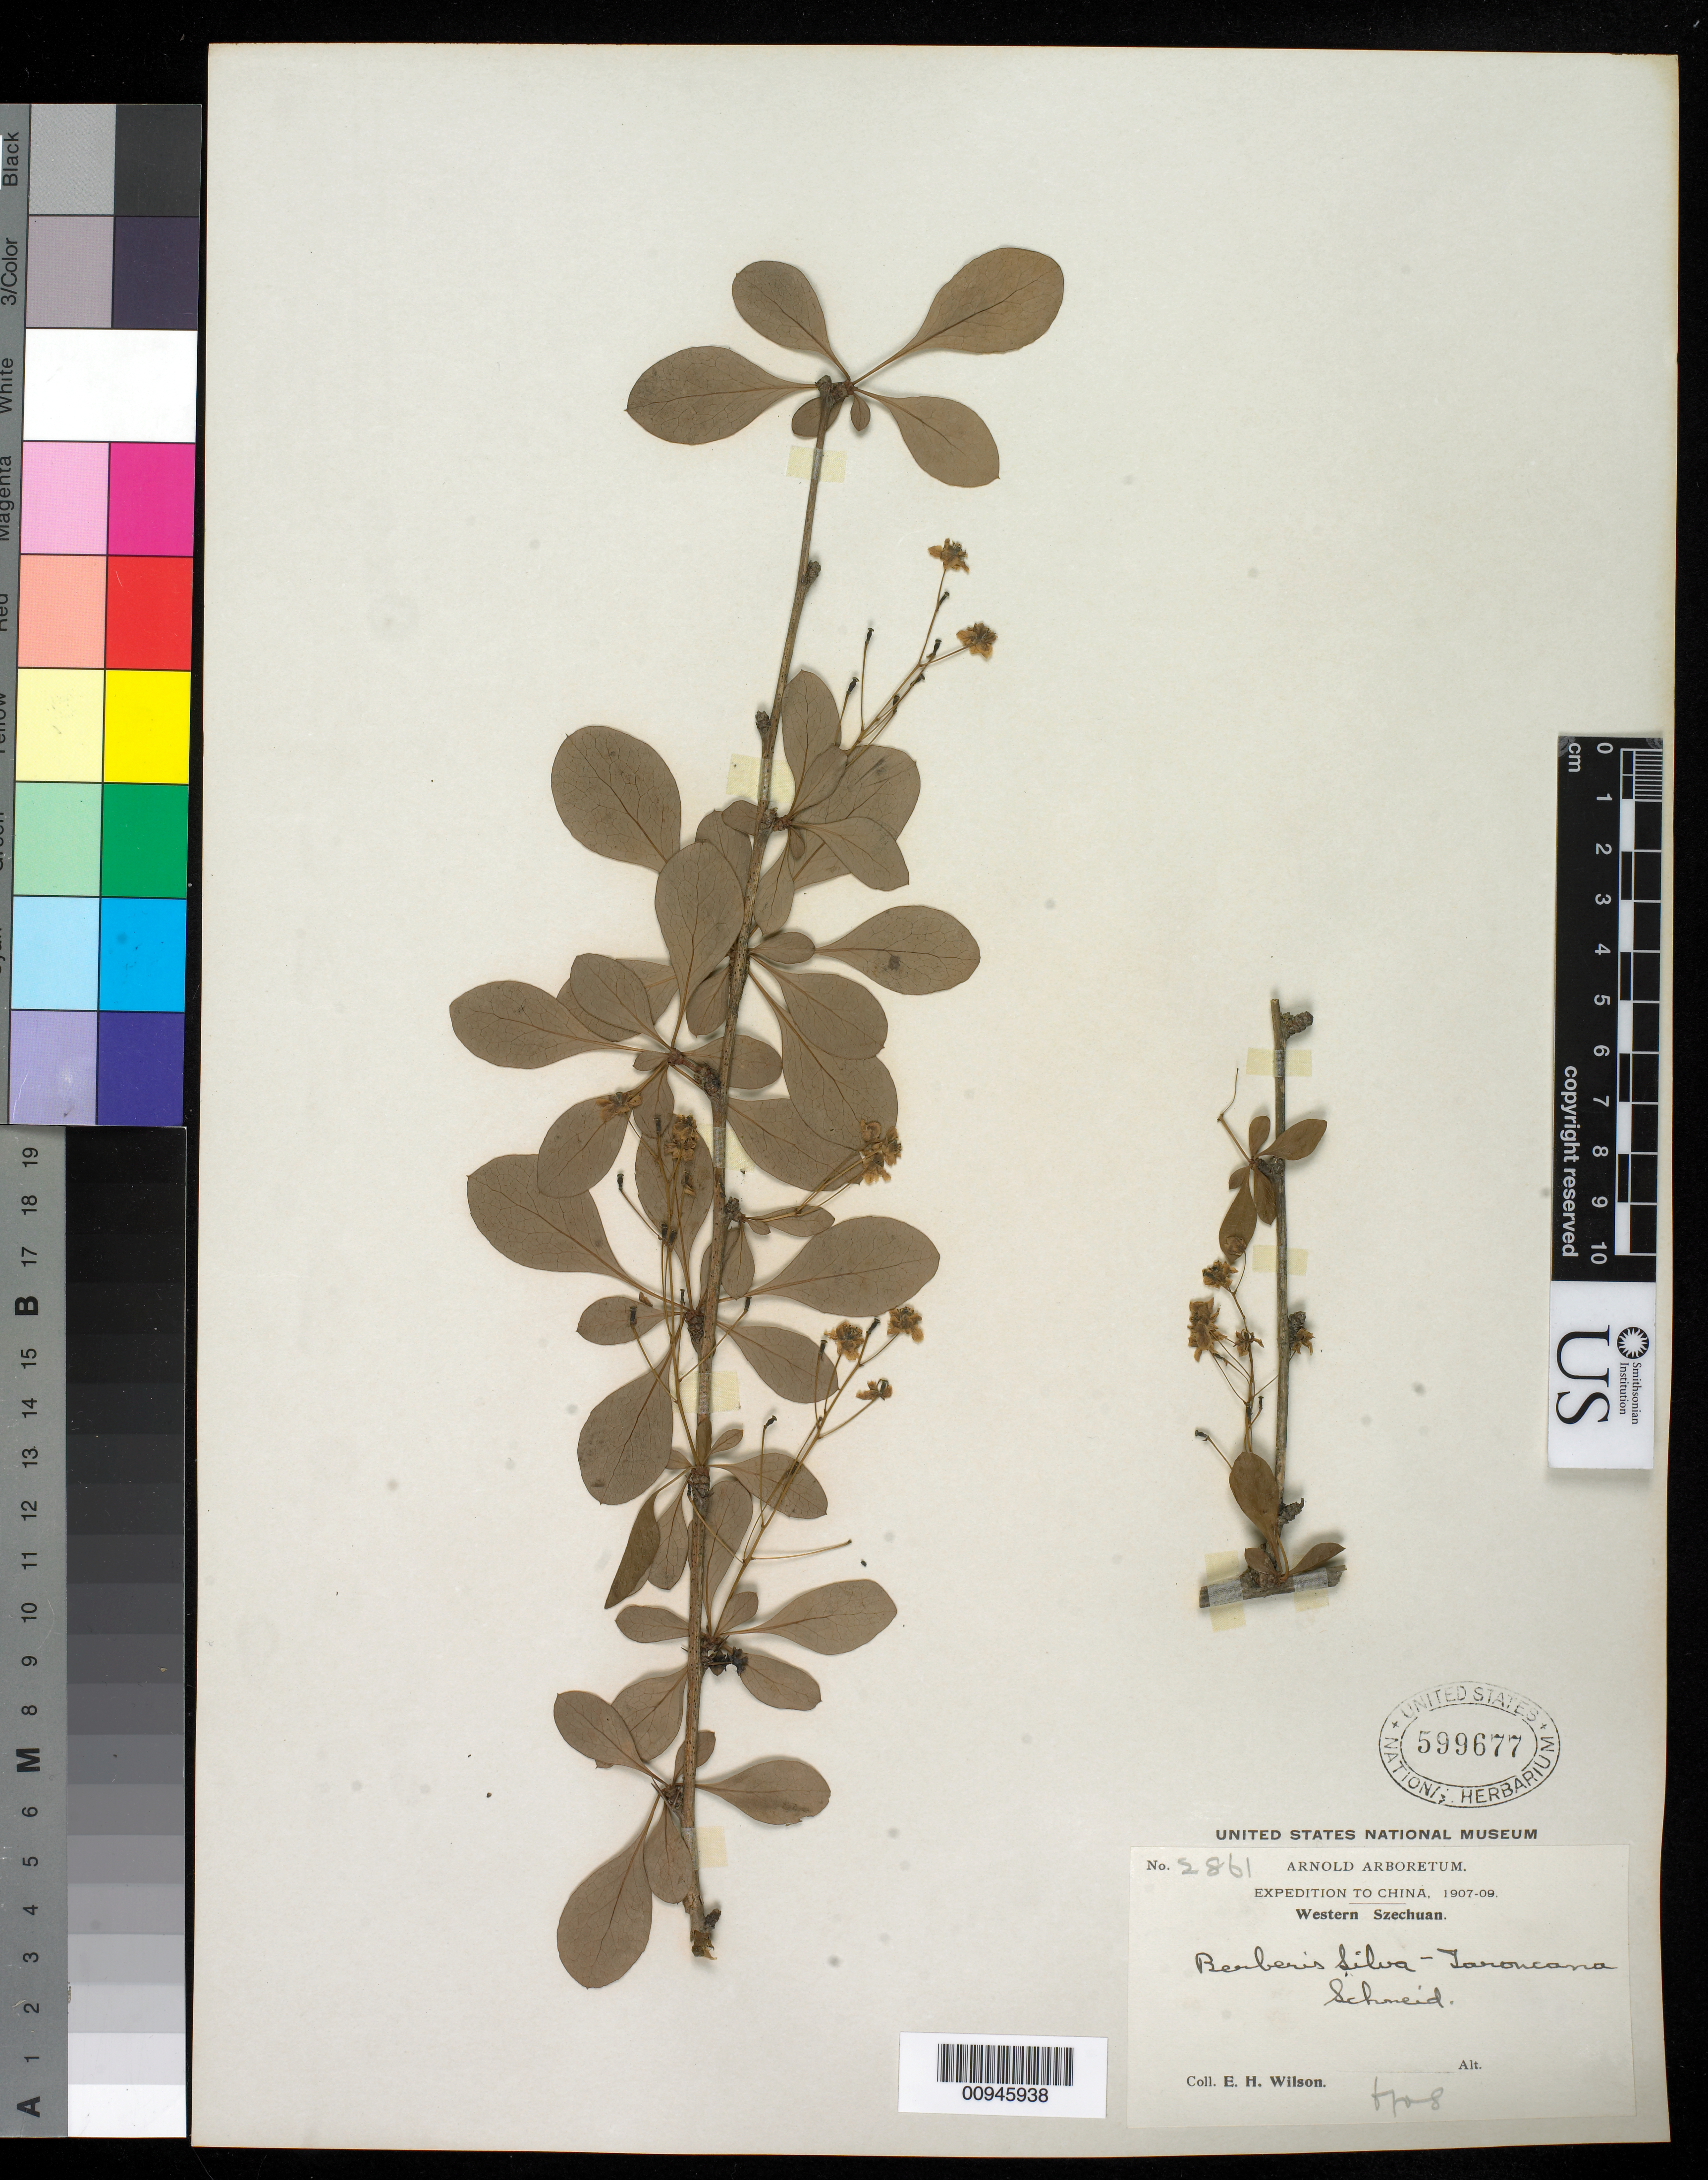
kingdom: Plantae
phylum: Tracheophyta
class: Magnoliopsida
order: Ranunculales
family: Berberidaceae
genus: Berberis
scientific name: Berberis silva-taroucana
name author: C.K. Schneid. in Sarg.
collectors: E. H. Wilson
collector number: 2861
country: China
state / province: Sichuan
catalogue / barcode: US 599677